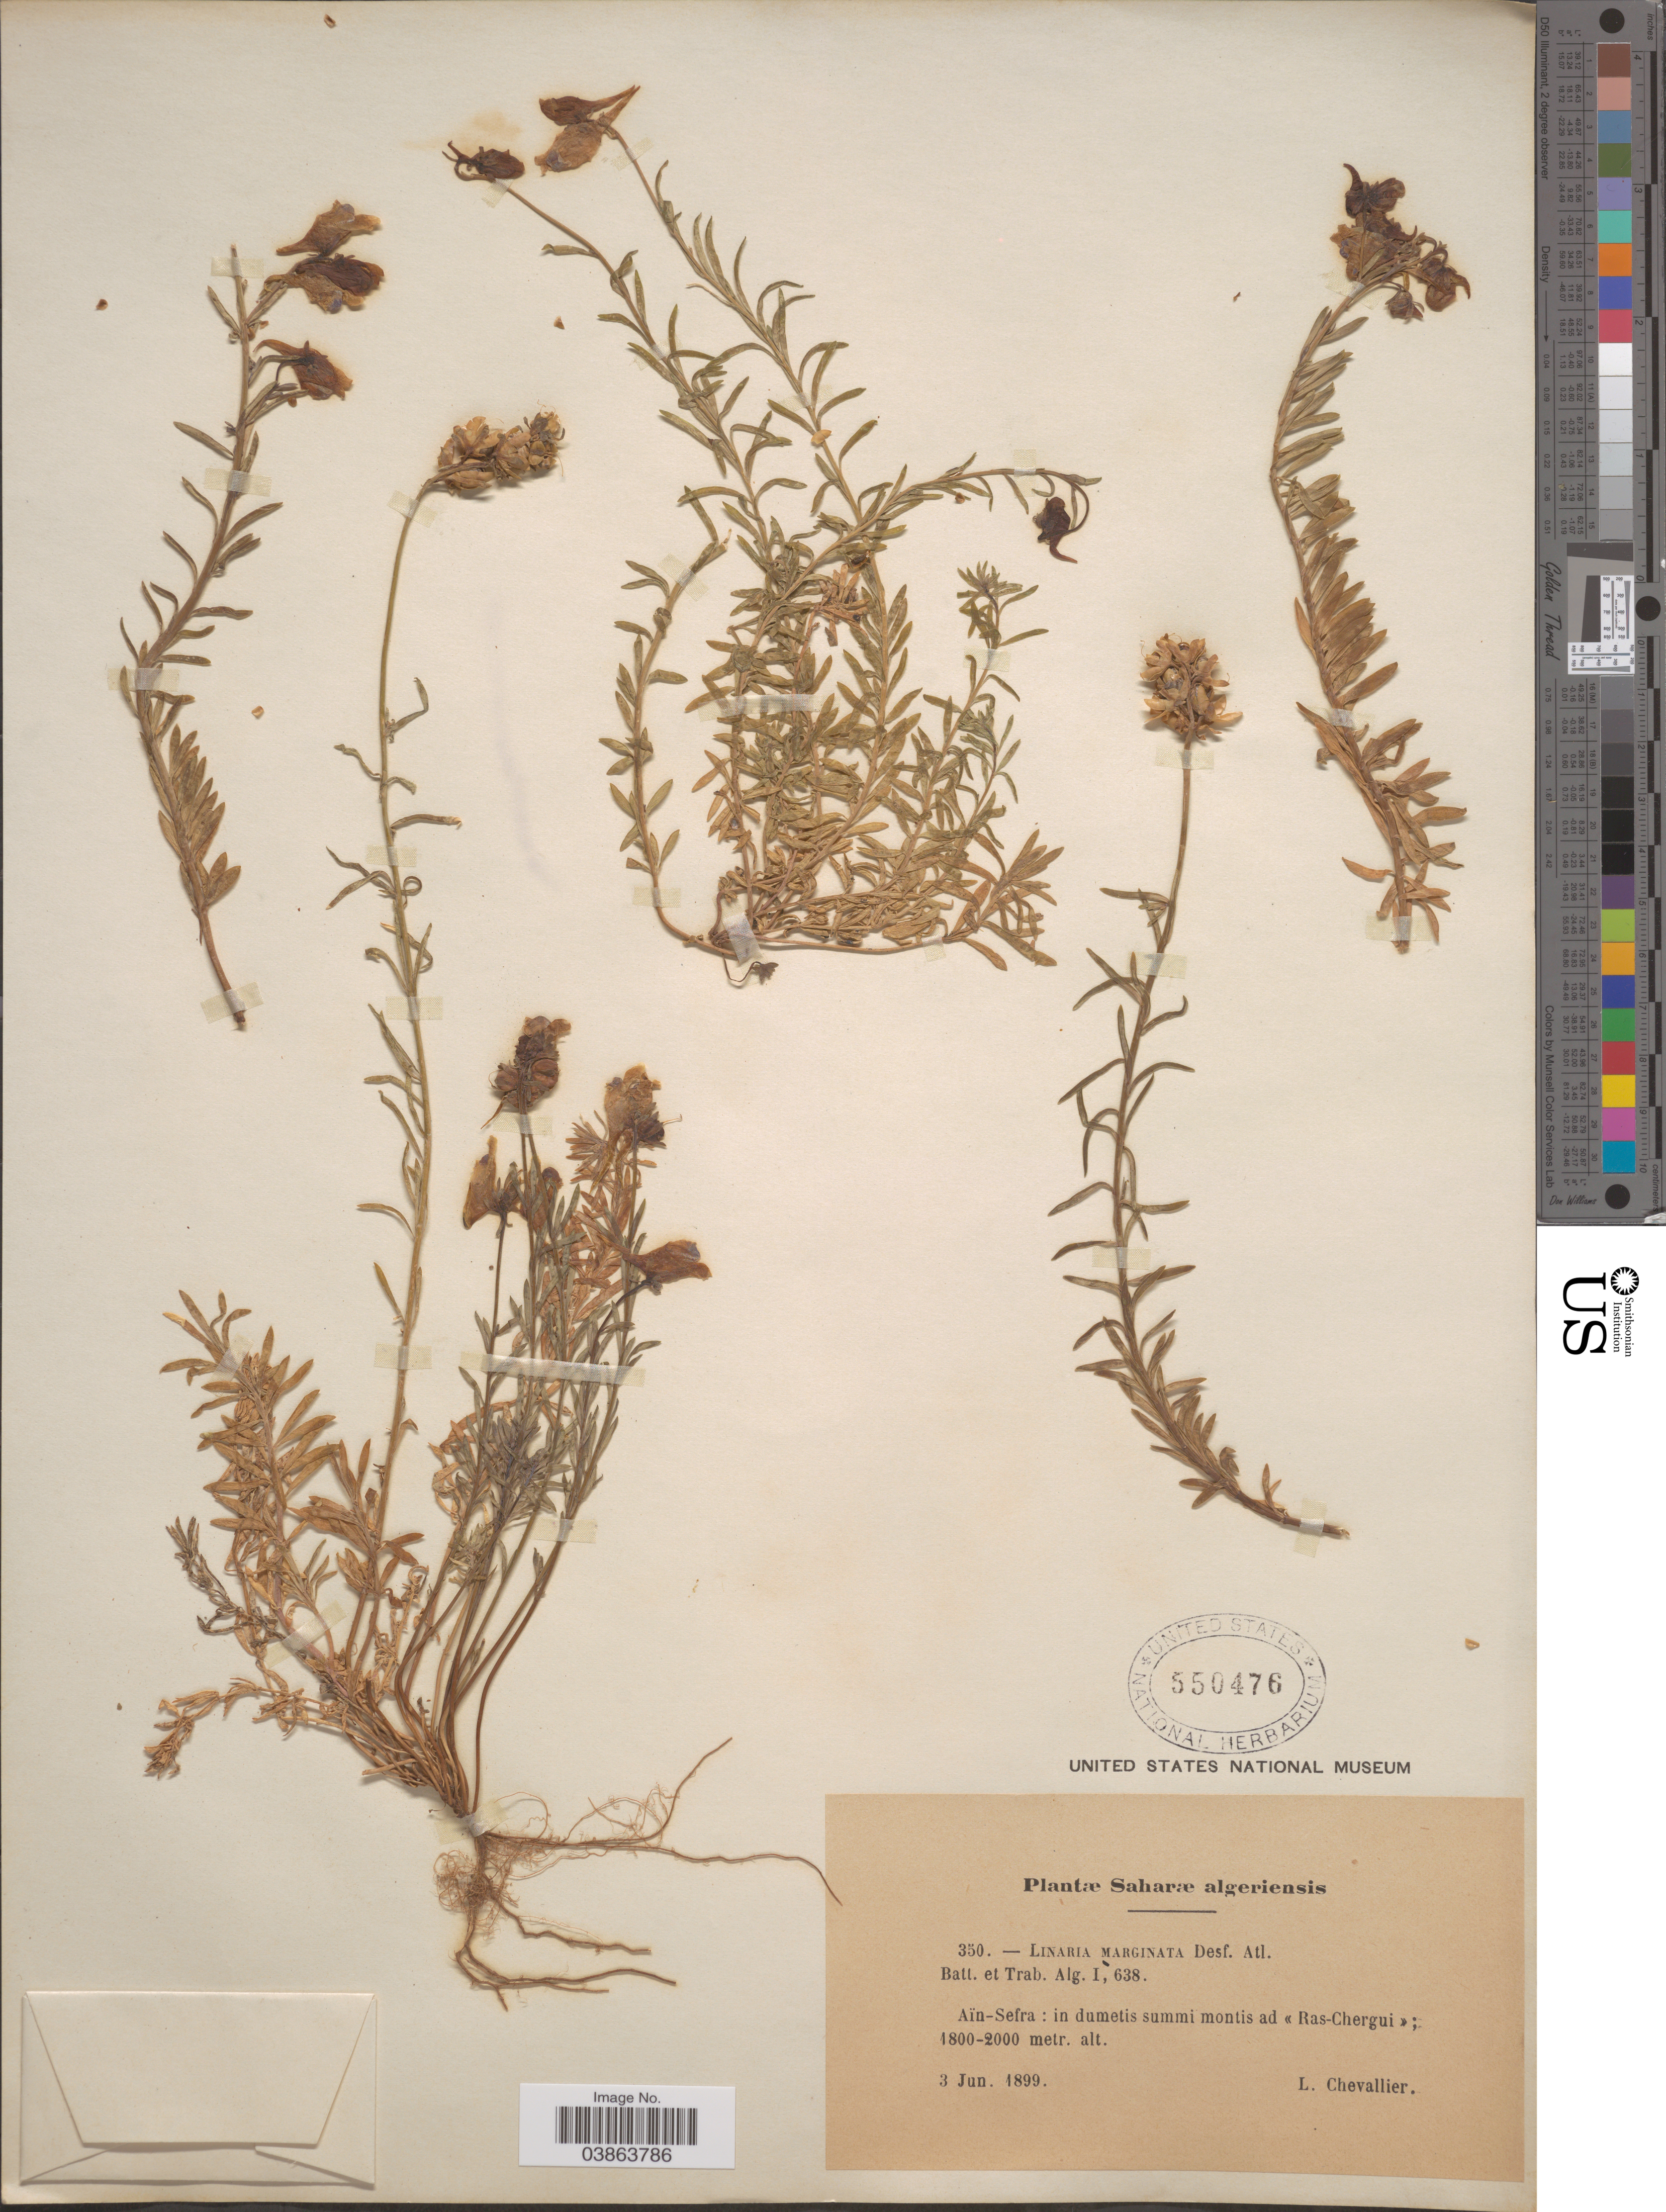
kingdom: Plantae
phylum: Tracheophyta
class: Magnoliopsida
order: Lamiales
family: Plantaginaceae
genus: Linaria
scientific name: Linaria marginata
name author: Desf.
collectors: L. Chevallier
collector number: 350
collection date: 1899-06-03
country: Algeria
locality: Saharæ algeriensis. Aïn-Sefra: in dumetis summi montis ad «Ras-Chergui».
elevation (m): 1800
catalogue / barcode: US 550476